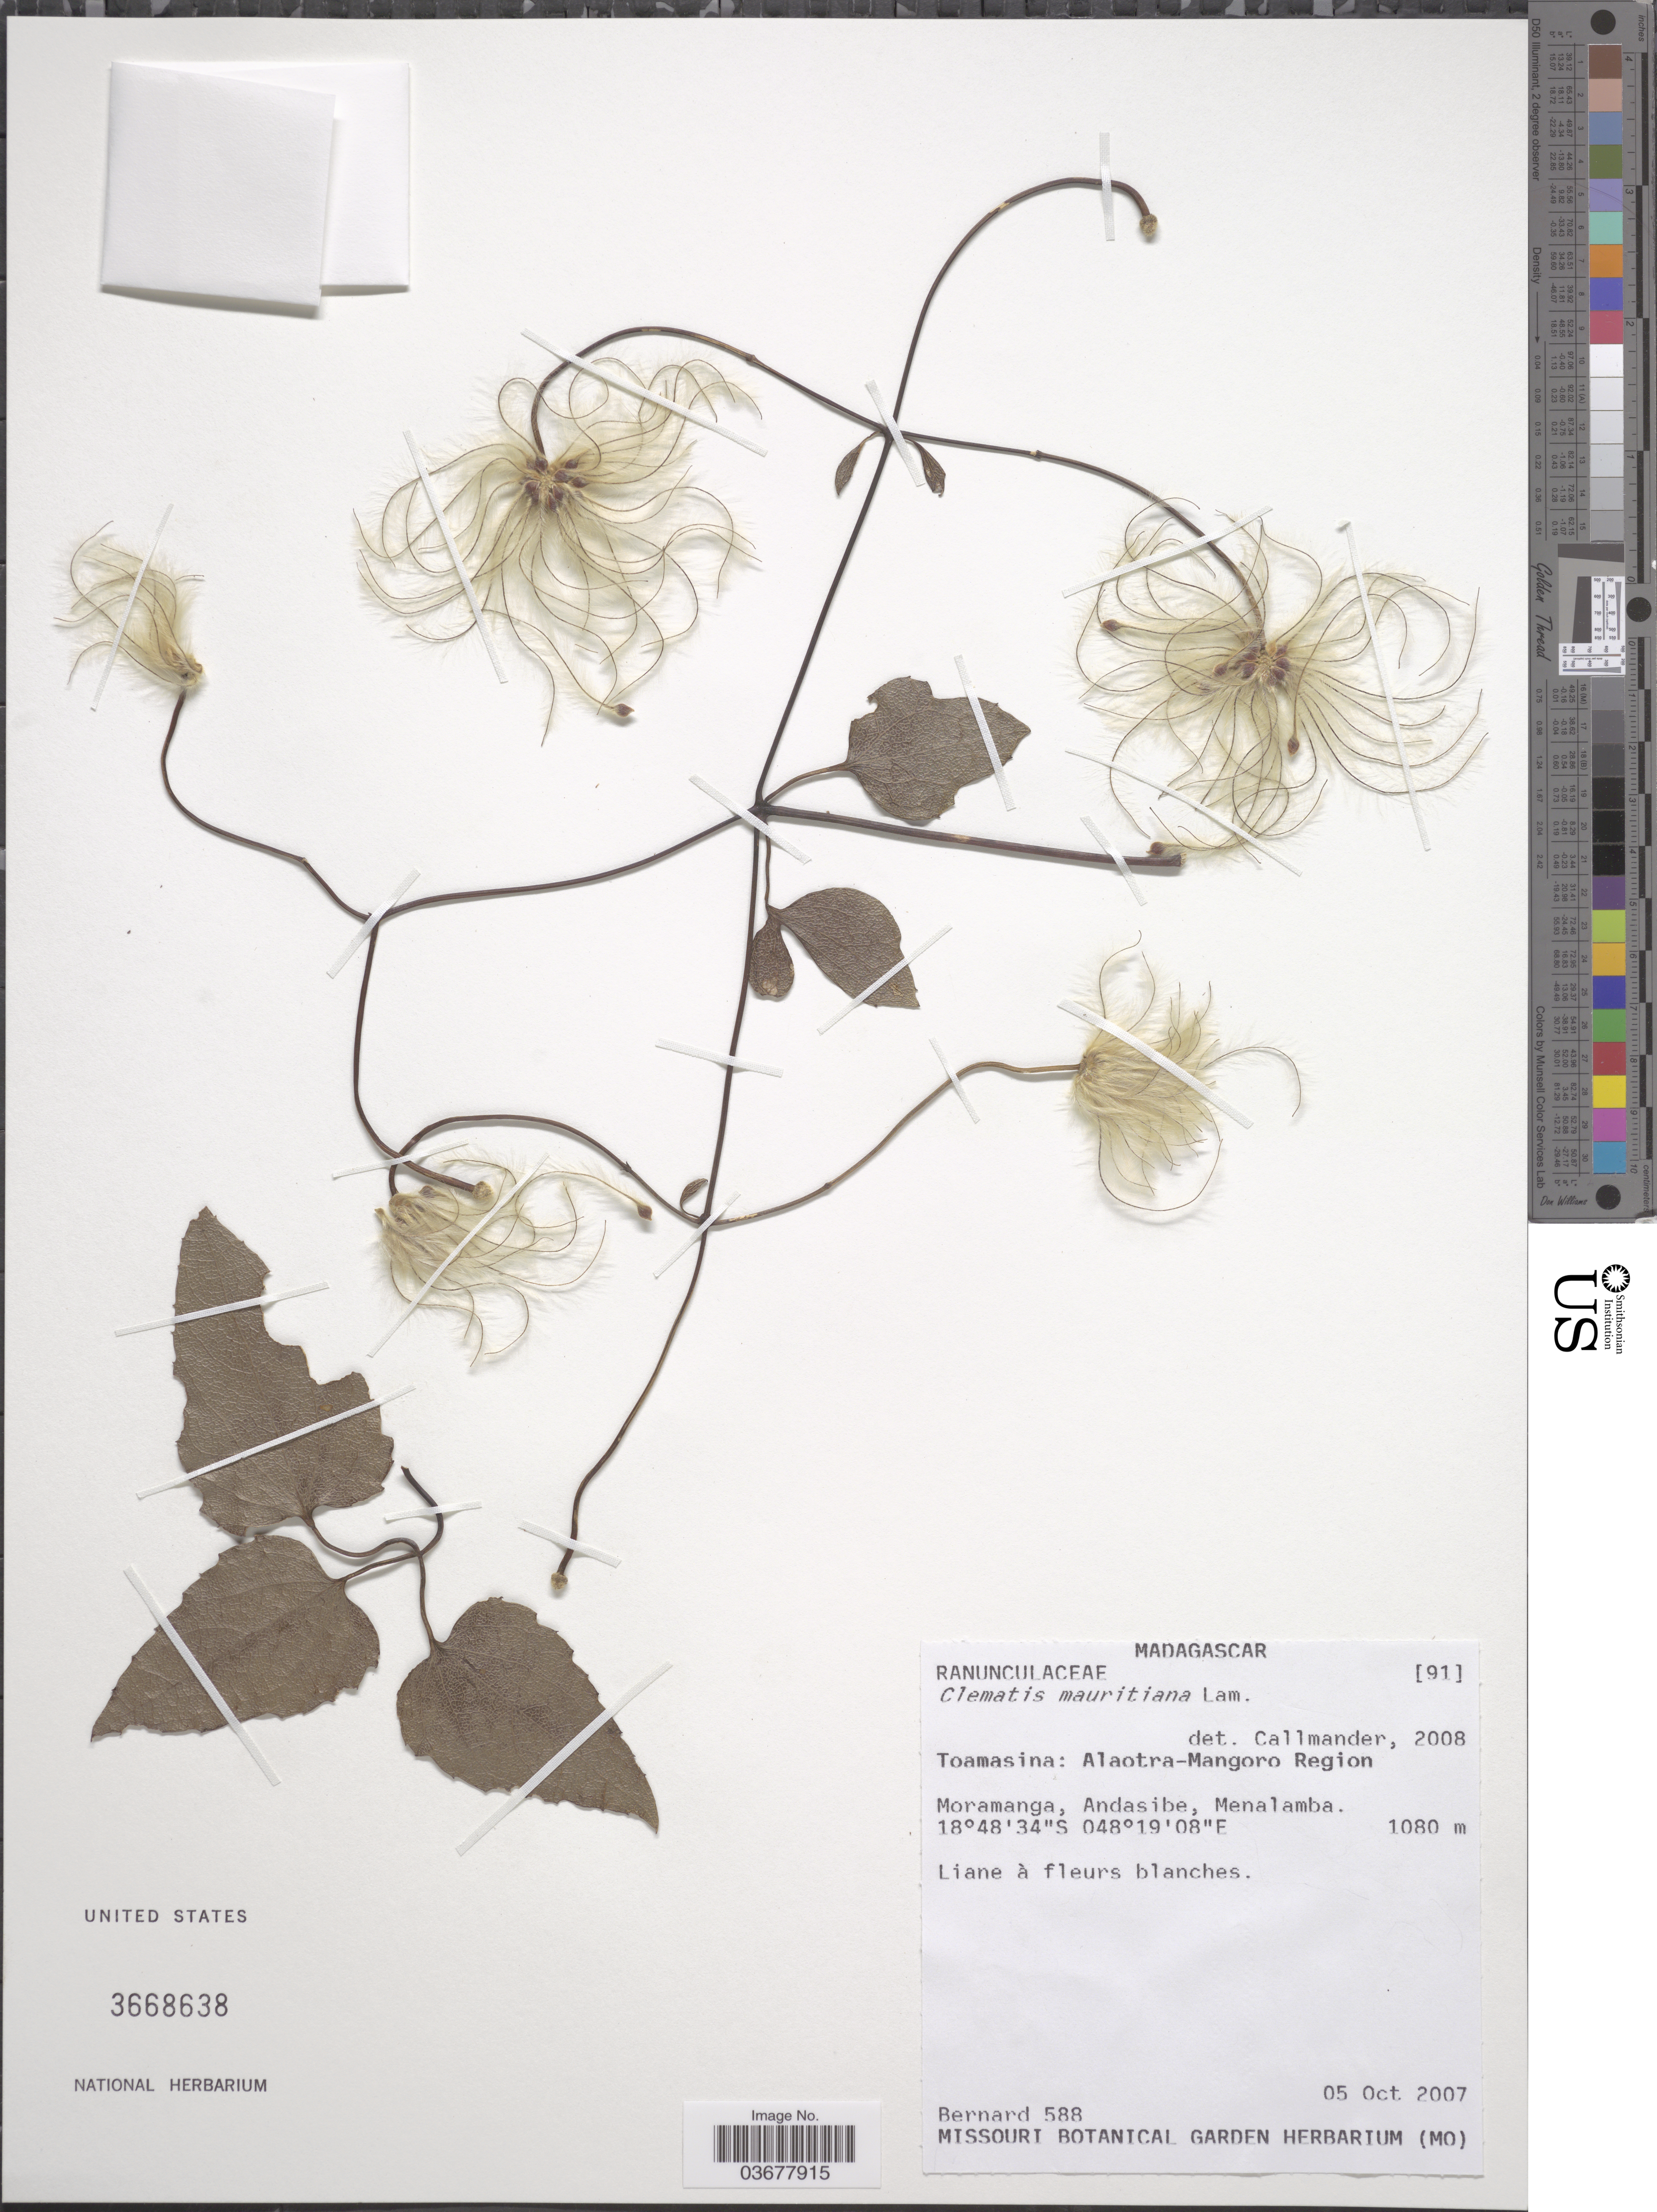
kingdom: Plantae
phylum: Tracheophyta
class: Magnoliopsida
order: Ranunculales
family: Ranunculaceae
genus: Clematis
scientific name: Clematis mauritiana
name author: Lam.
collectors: -. Bernard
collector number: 588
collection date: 2007-10-05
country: Madagascar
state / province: Alaotra Mangoro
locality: Alaotra-Mangoro Region. Moramanga, Andasibe, Menalamba.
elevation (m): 1080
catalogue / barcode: US 3668638